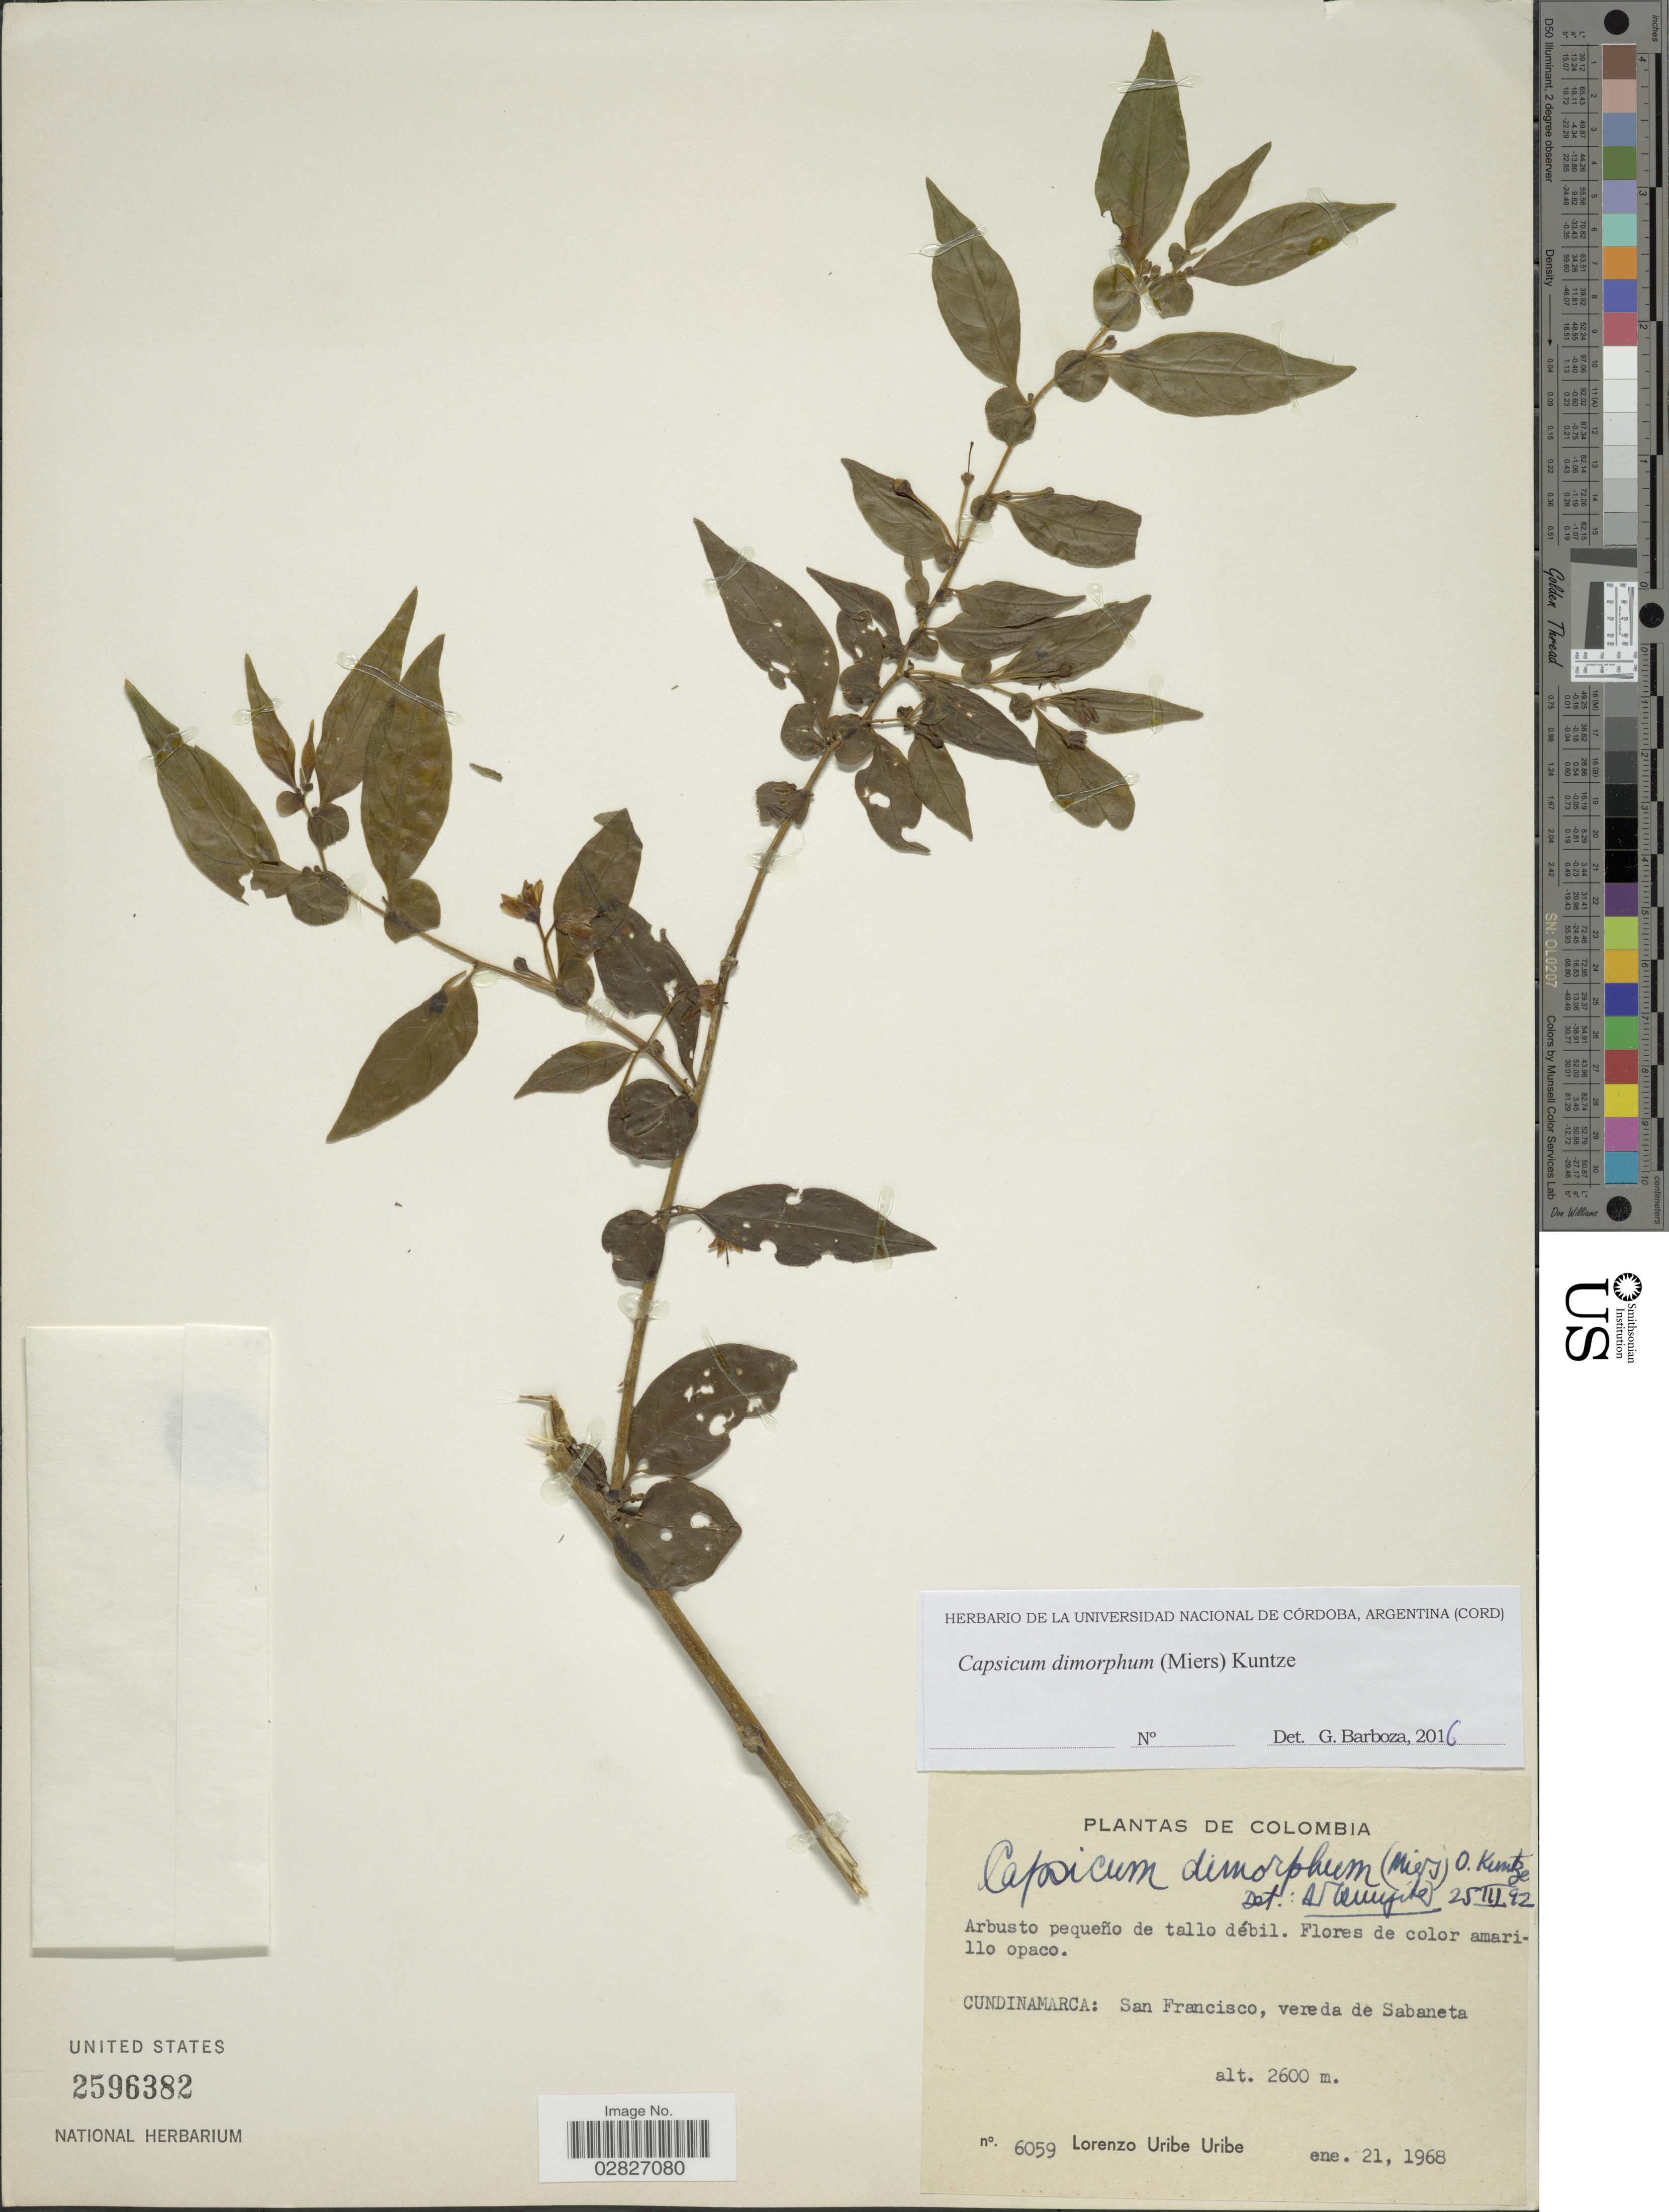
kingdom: Plantae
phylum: Tracheophyta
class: Magnoliopsida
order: Solanales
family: Solanaceae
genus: Capsicum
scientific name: Capsicum dimorphum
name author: (Miers) Kuntze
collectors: L. Uribe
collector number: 6059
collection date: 1968-01-21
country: Colombia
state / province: Cundinamarca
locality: San Francisco, vereda de Sabaneta.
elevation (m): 2600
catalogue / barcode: US 2596382